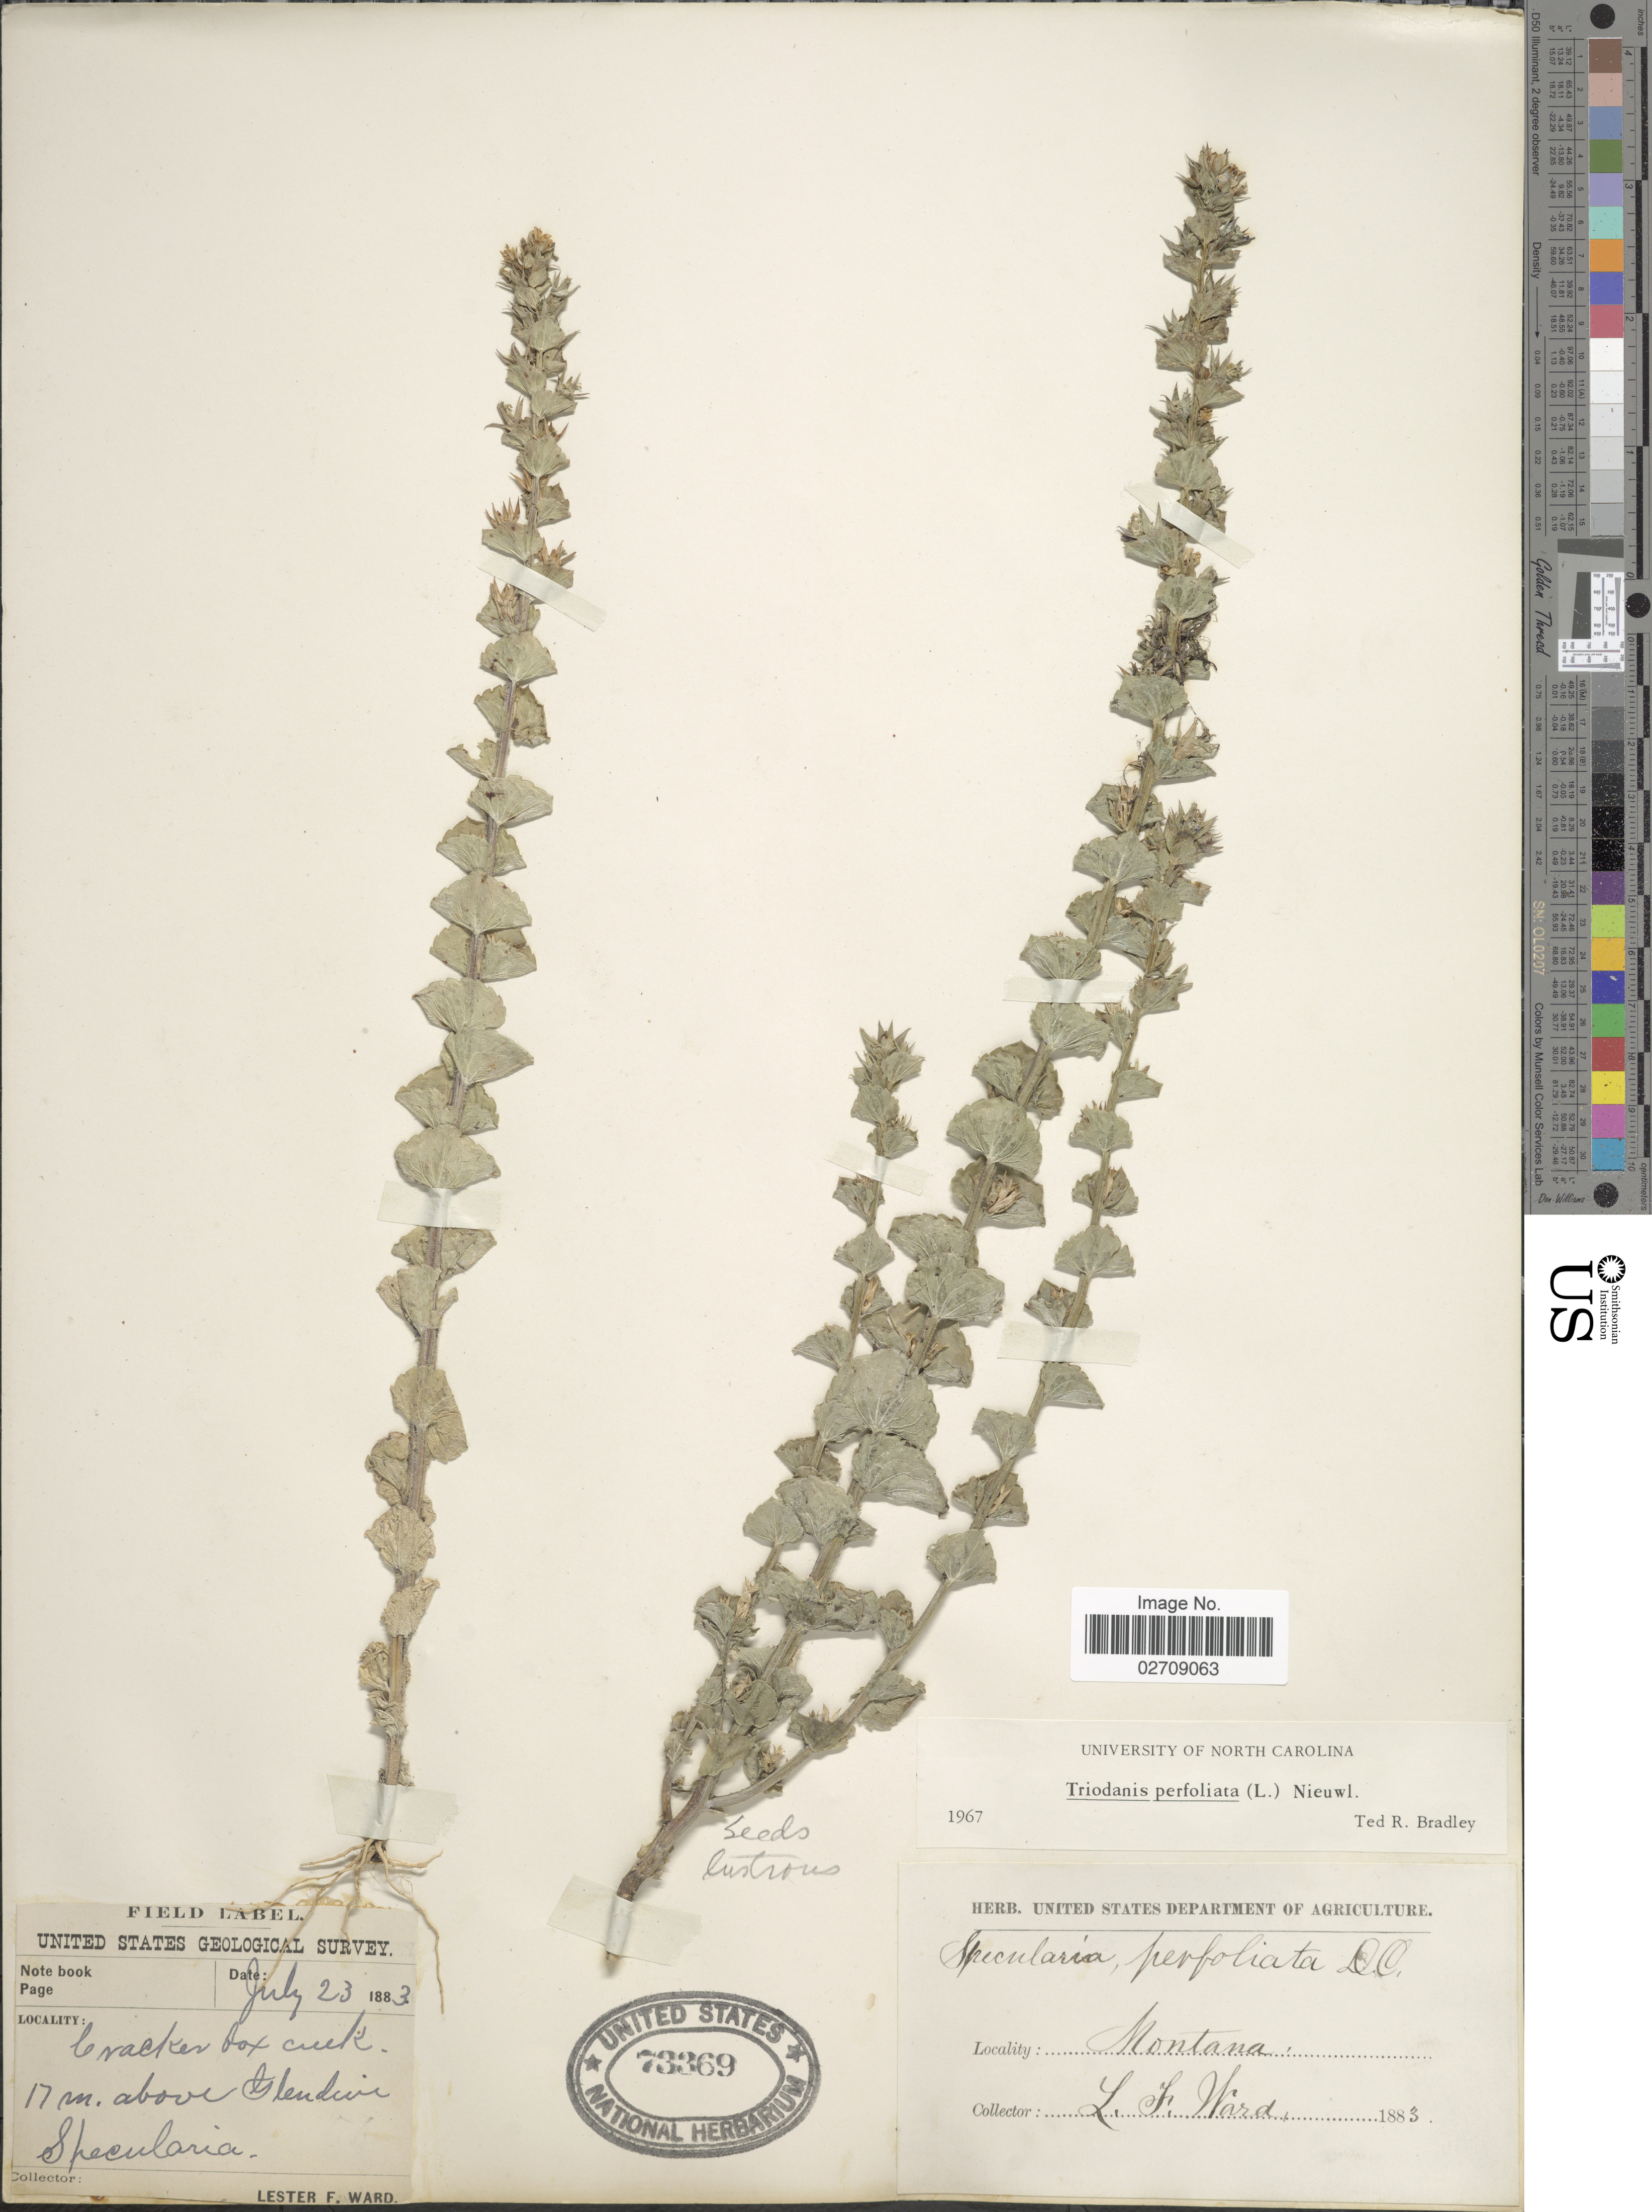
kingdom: Plantae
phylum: Tracheophyta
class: Magnoliopsida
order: Asterales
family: Campanulaceae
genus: Triodanis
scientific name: Triodanis perfoliata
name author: (L.) Nieuwl.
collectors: L. F. Ward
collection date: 1883-07-23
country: United States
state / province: Montana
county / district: Dawson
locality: Cracker Box creek, 17 m. above Glendive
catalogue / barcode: US 73369